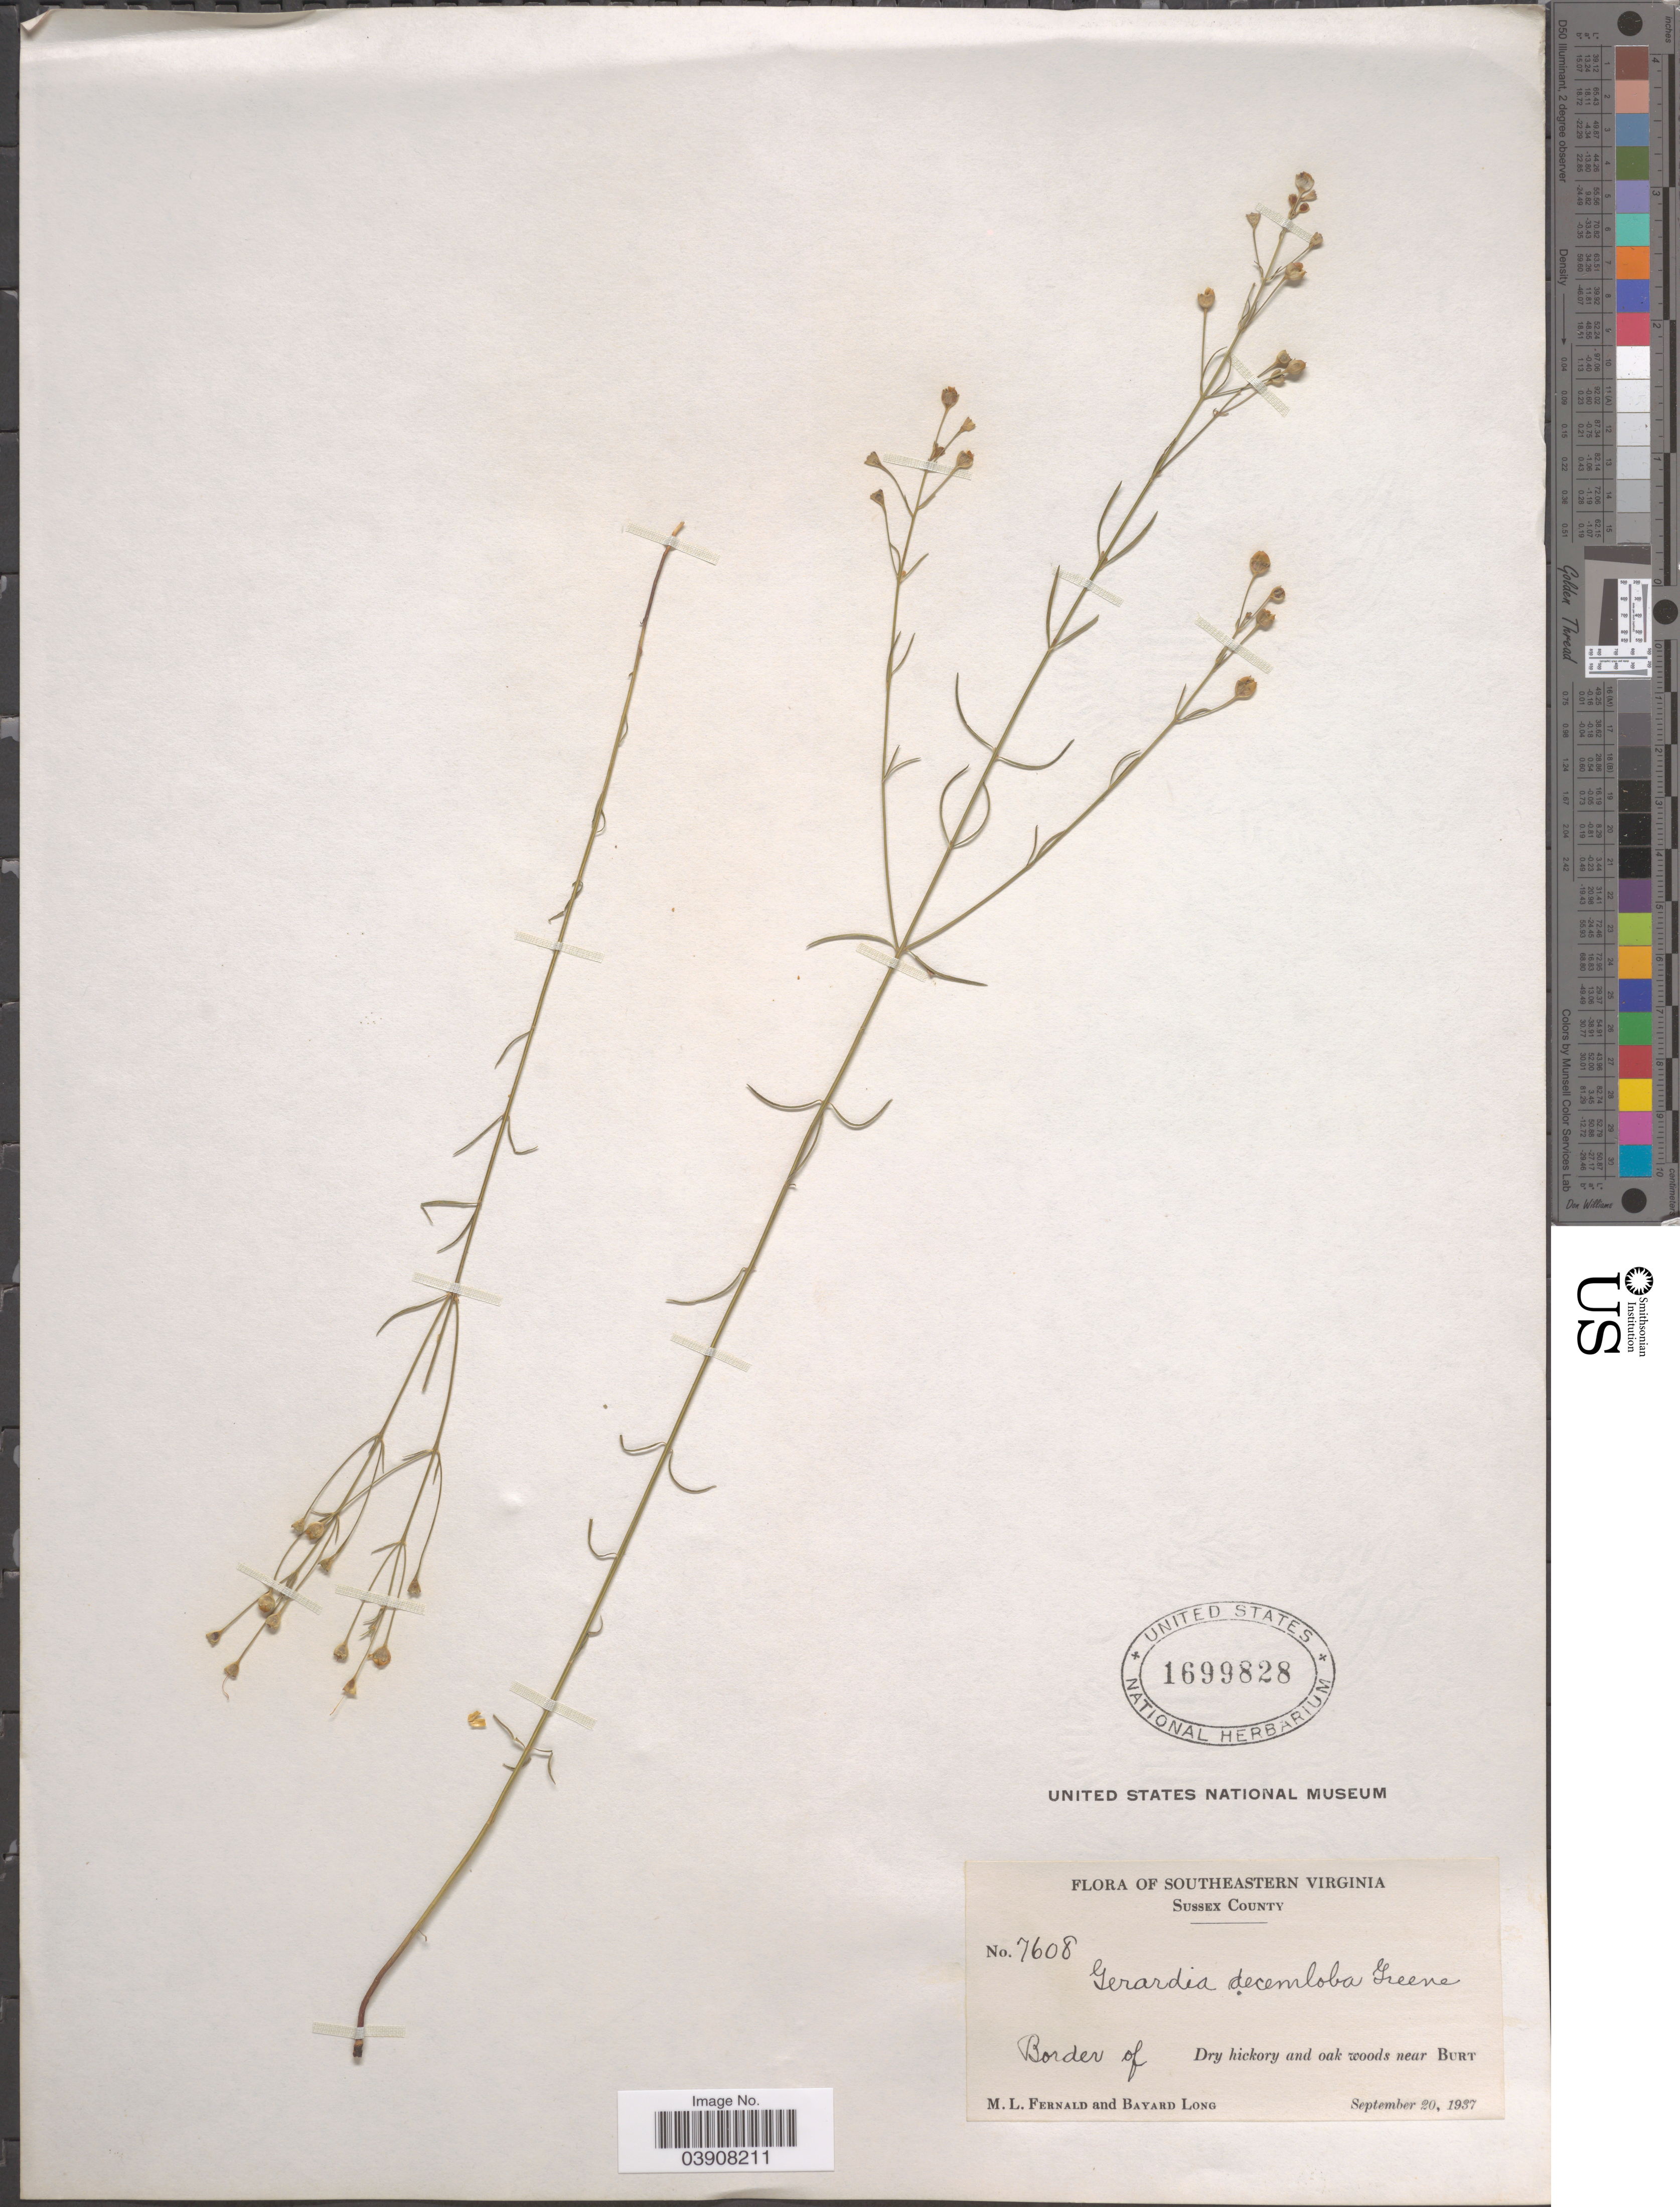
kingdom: Plantae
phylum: Tracheophyta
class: Magnoliopsida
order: Lamiales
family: Orobanchaceae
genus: Agalinis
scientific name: Agalinis obtusifolia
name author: Raf.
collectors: M. L. Fernald & B. Long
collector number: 7608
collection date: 1937-09-20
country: United States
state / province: Virginia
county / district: Sussex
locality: Southeastern Virginia. Sussex County. Border of Dry hickory and oak woods near Burt.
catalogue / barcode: US 1699828